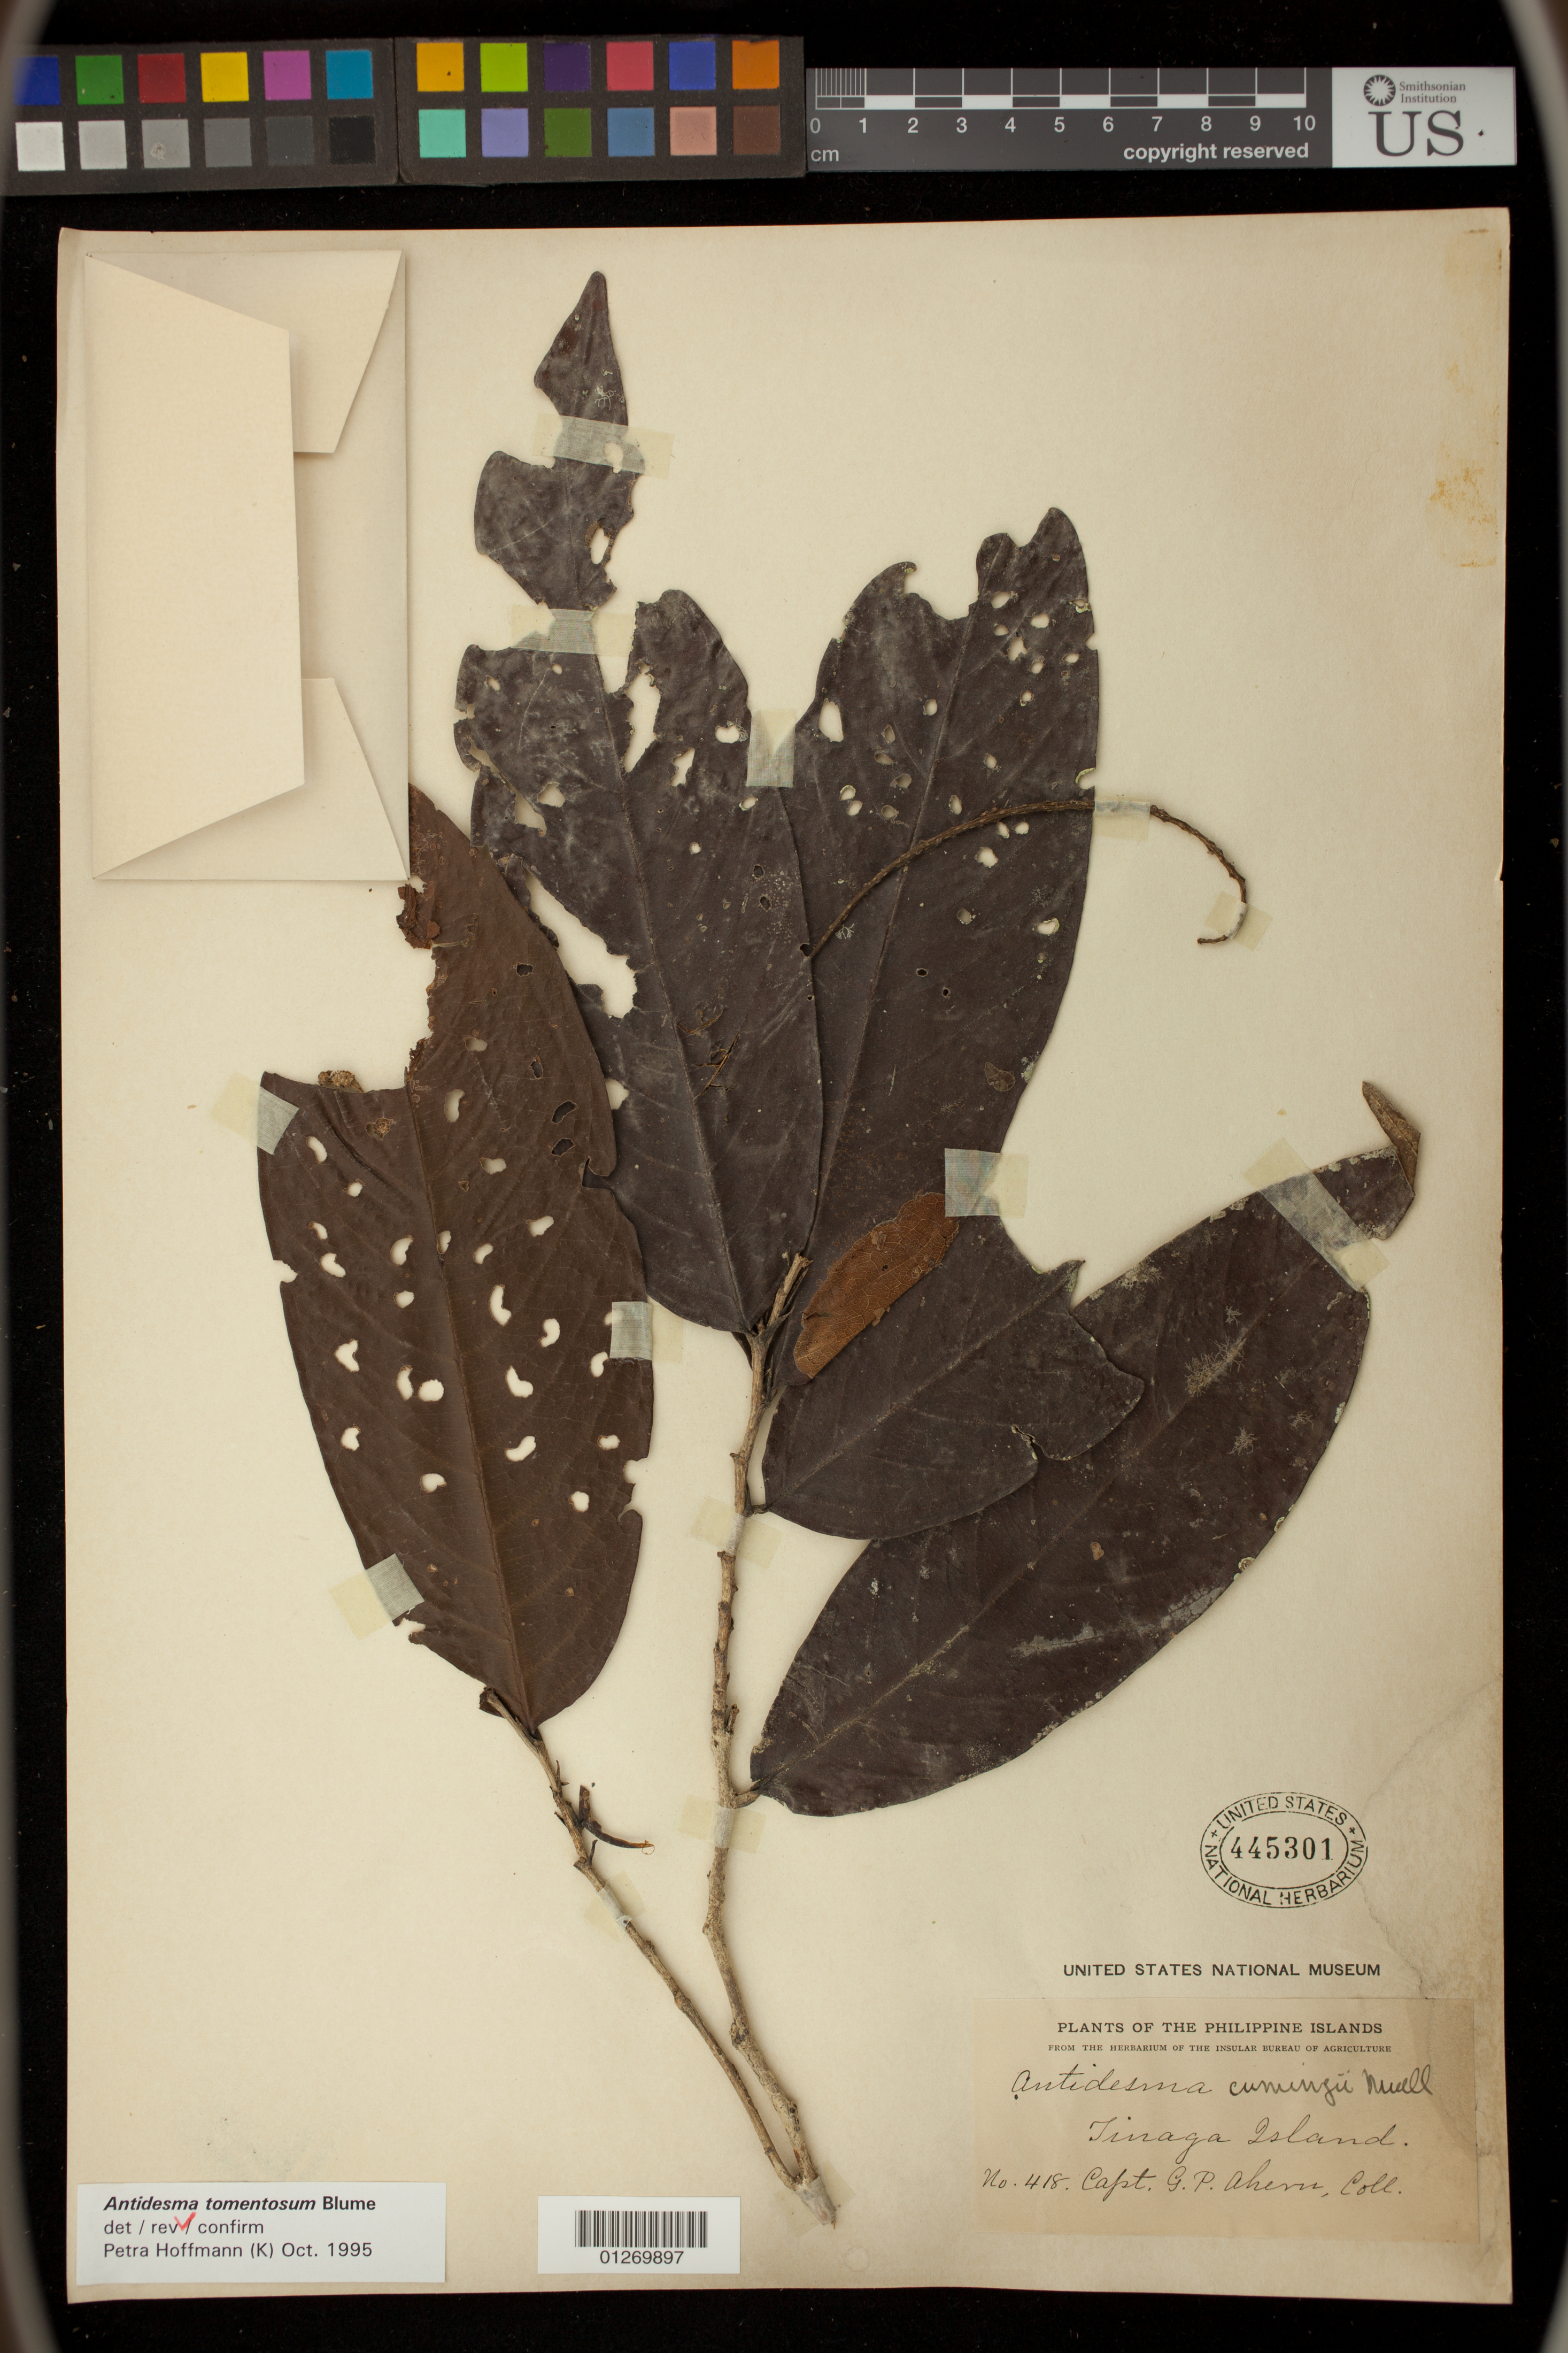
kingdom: Plantae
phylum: Tracheophyta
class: Magnoliopsida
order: Malpighiales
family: Phyllanthaceae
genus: Antidesma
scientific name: Antidesma tomentosum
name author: Blume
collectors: G. Ahern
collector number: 418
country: Philippines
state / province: Bicol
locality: Tinaga Island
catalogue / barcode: US 445301